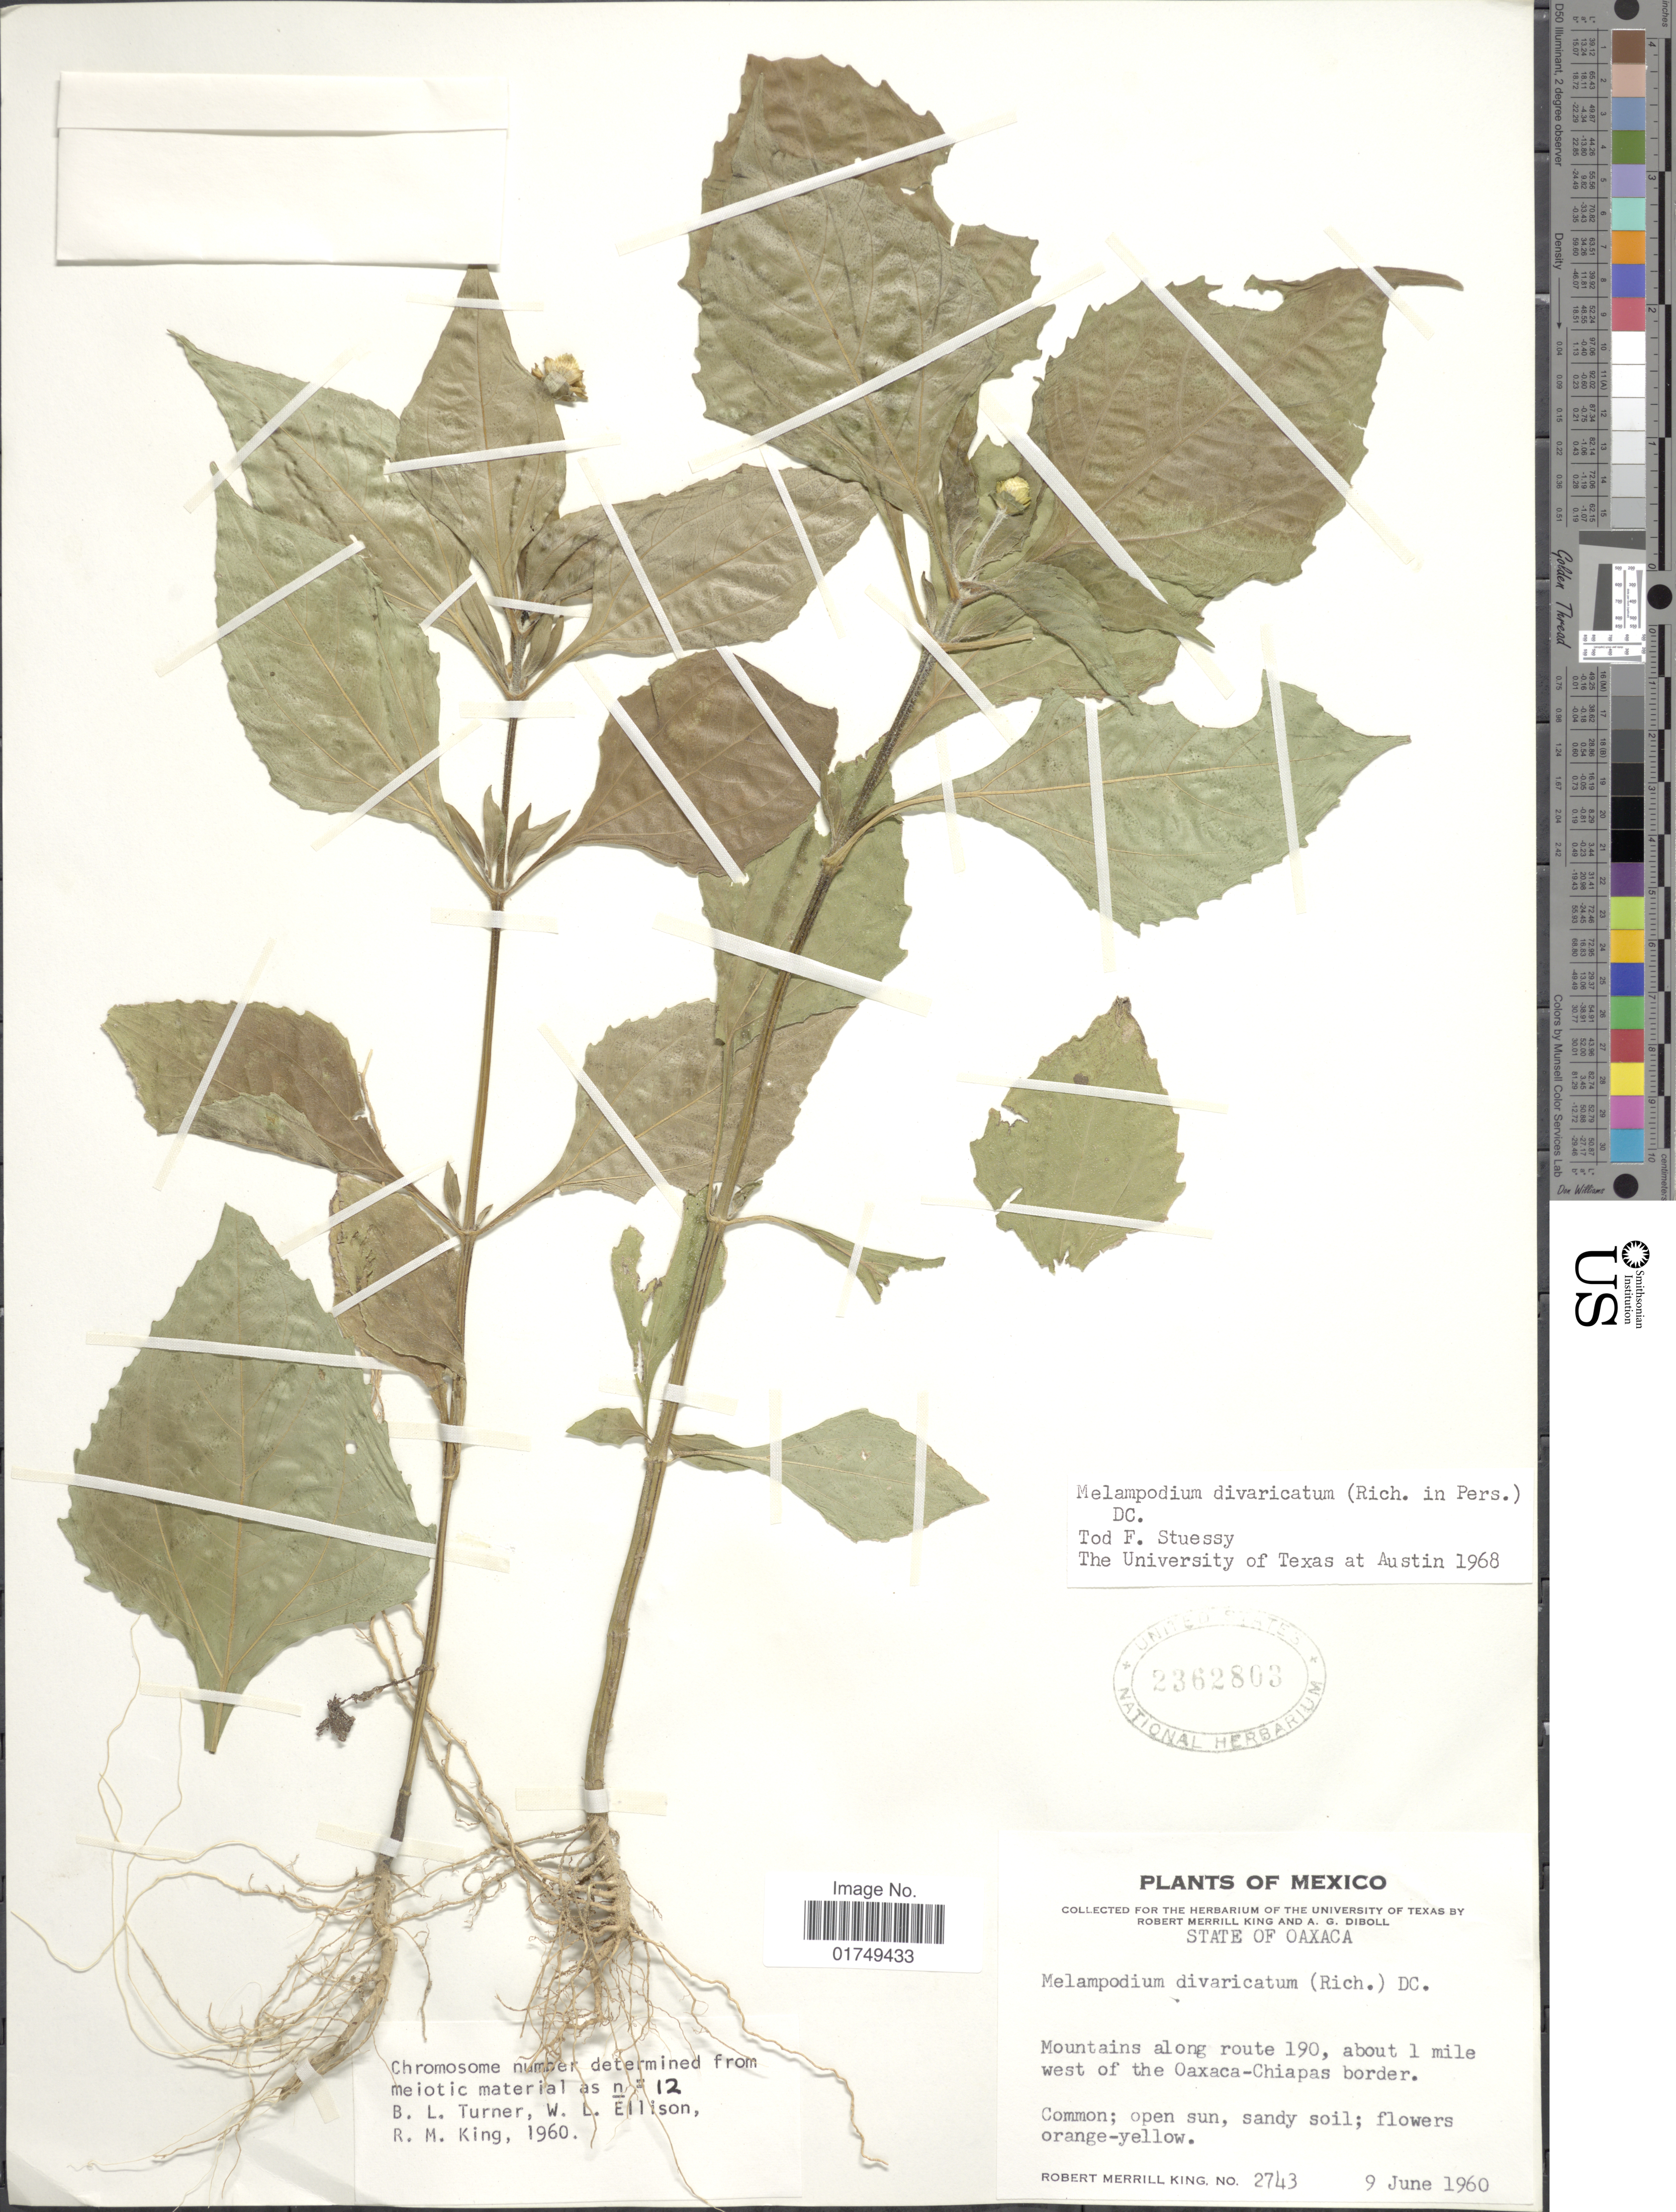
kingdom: Plantae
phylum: Tracheophyta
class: Magnoliopsida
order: Asterales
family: Asteraceae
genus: Melampodium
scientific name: Melampodium divaricatum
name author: (Rich.) DC.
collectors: R. M. King & A. Diboll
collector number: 2743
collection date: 1960-06-09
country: Mexico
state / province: Oaxaca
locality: Mountains along route 190, about 1 mile west of the Oaxaca-Chiapas border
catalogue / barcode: US 2362803